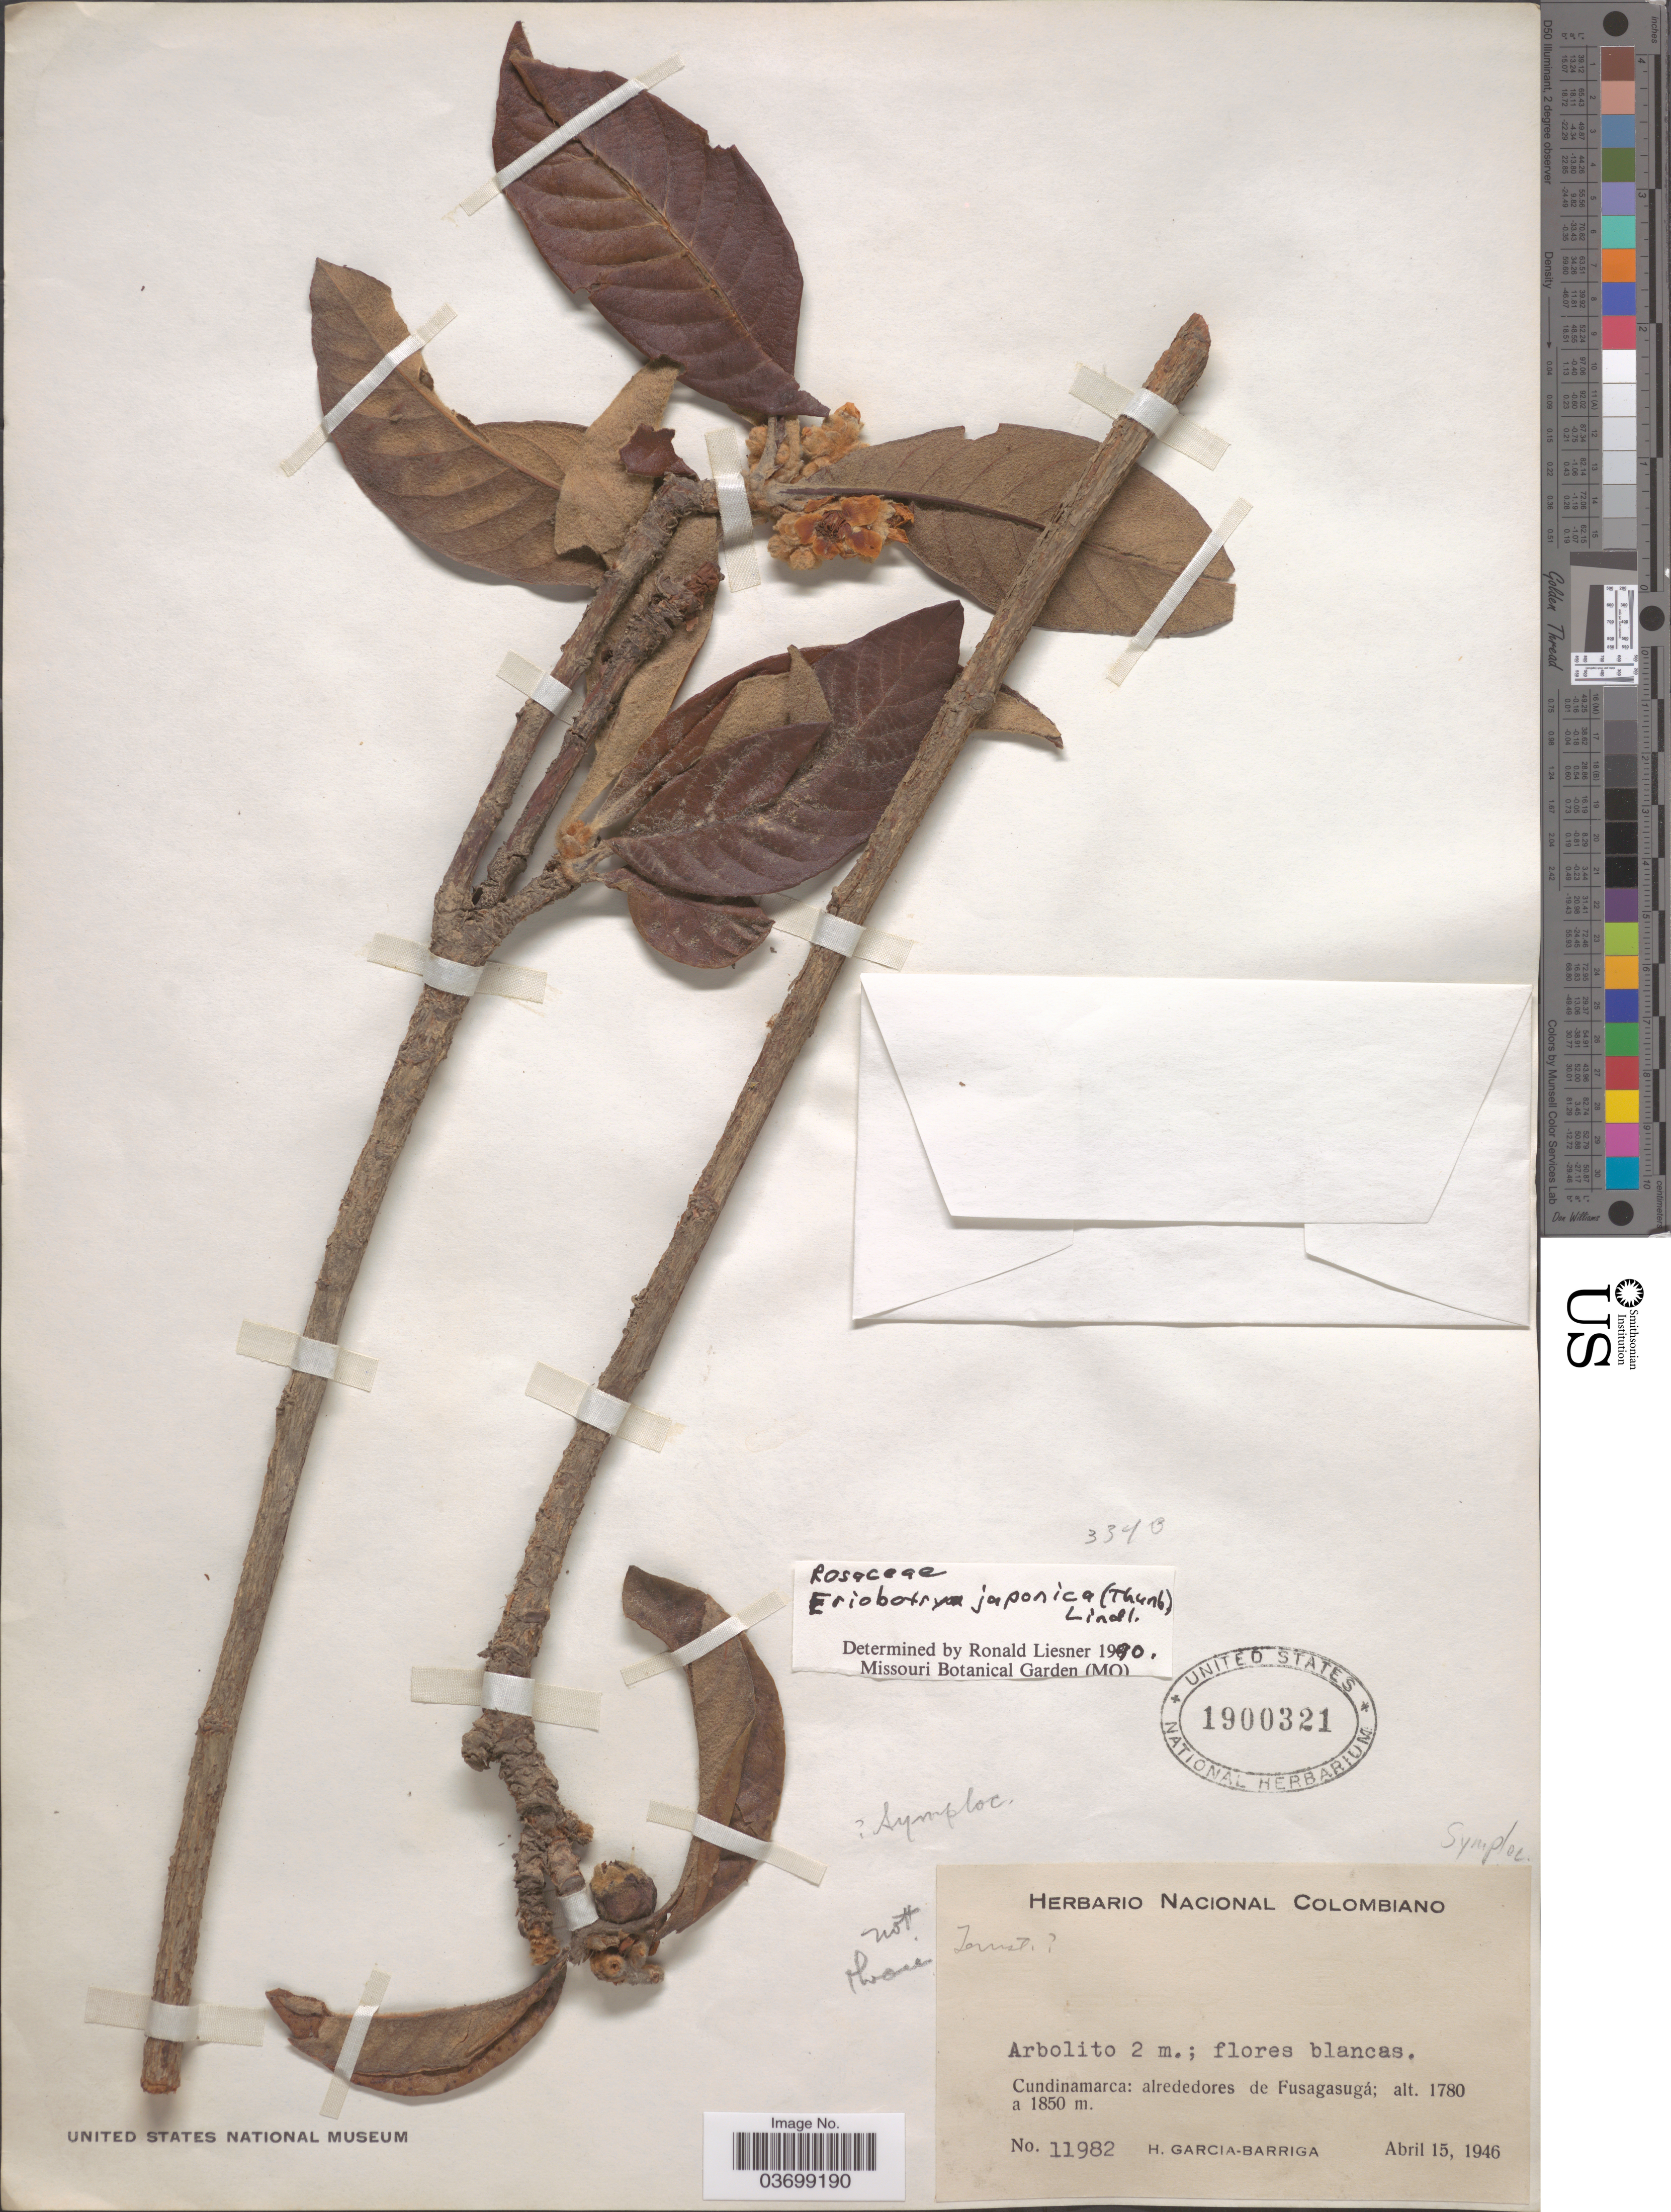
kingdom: Plantae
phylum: Tracheophyta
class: Magnoliopsida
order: Rosales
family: Rosaceae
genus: Rhaphiolepis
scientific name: Rhaphiolepis bibas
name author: (Lour.) Galasso & Banfi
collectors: H. García Barriga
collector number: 11982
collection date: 1946-04-15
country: Colombia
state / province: Cundinamarca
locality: Alrededores de Fusagasugá.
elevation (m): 1780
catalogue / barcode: US 1900321